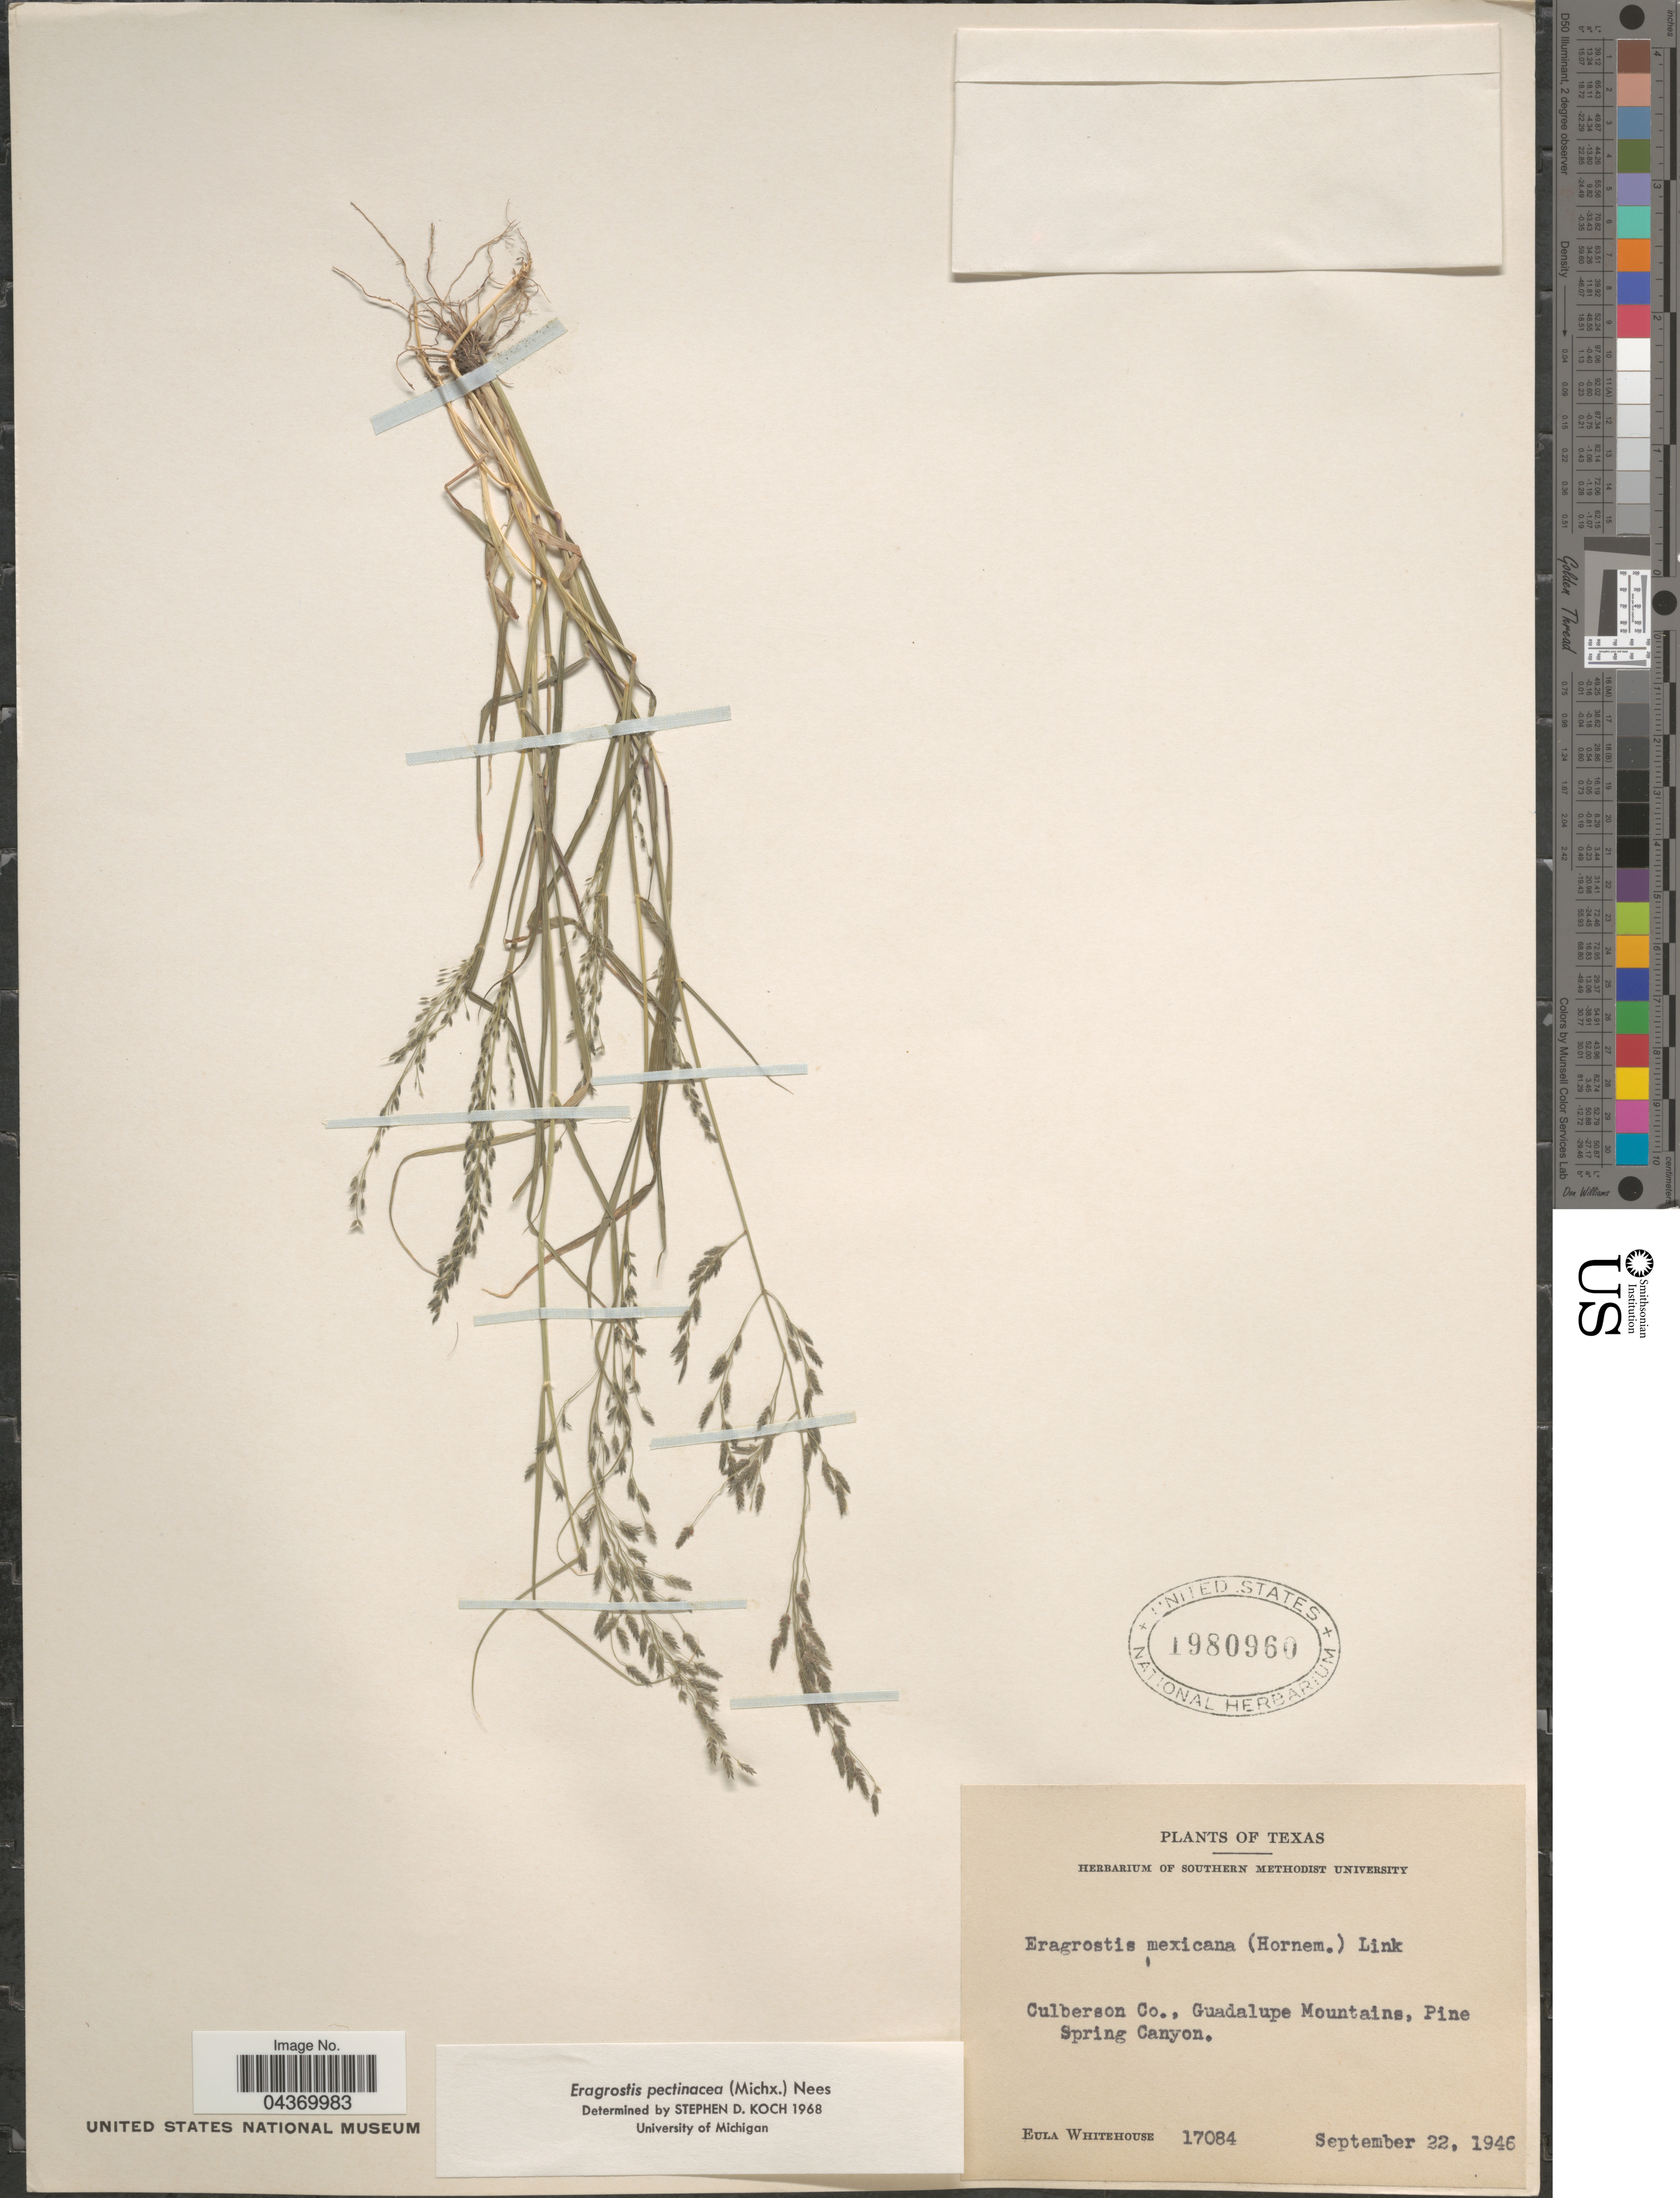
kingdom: Plantae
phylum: Tracheophyta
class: Liliopsida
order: Poales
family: Poaceae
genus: Eragrostis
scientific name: Eragrostis pectinacea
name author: (Michx.) Nees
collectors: E. Whitehouse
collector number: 17084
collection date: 1946-09-22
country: United States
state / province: Texas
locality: Culberson Co., Guadalupe Mountains, Pine Spring Canyon.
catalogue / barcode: US 1980960